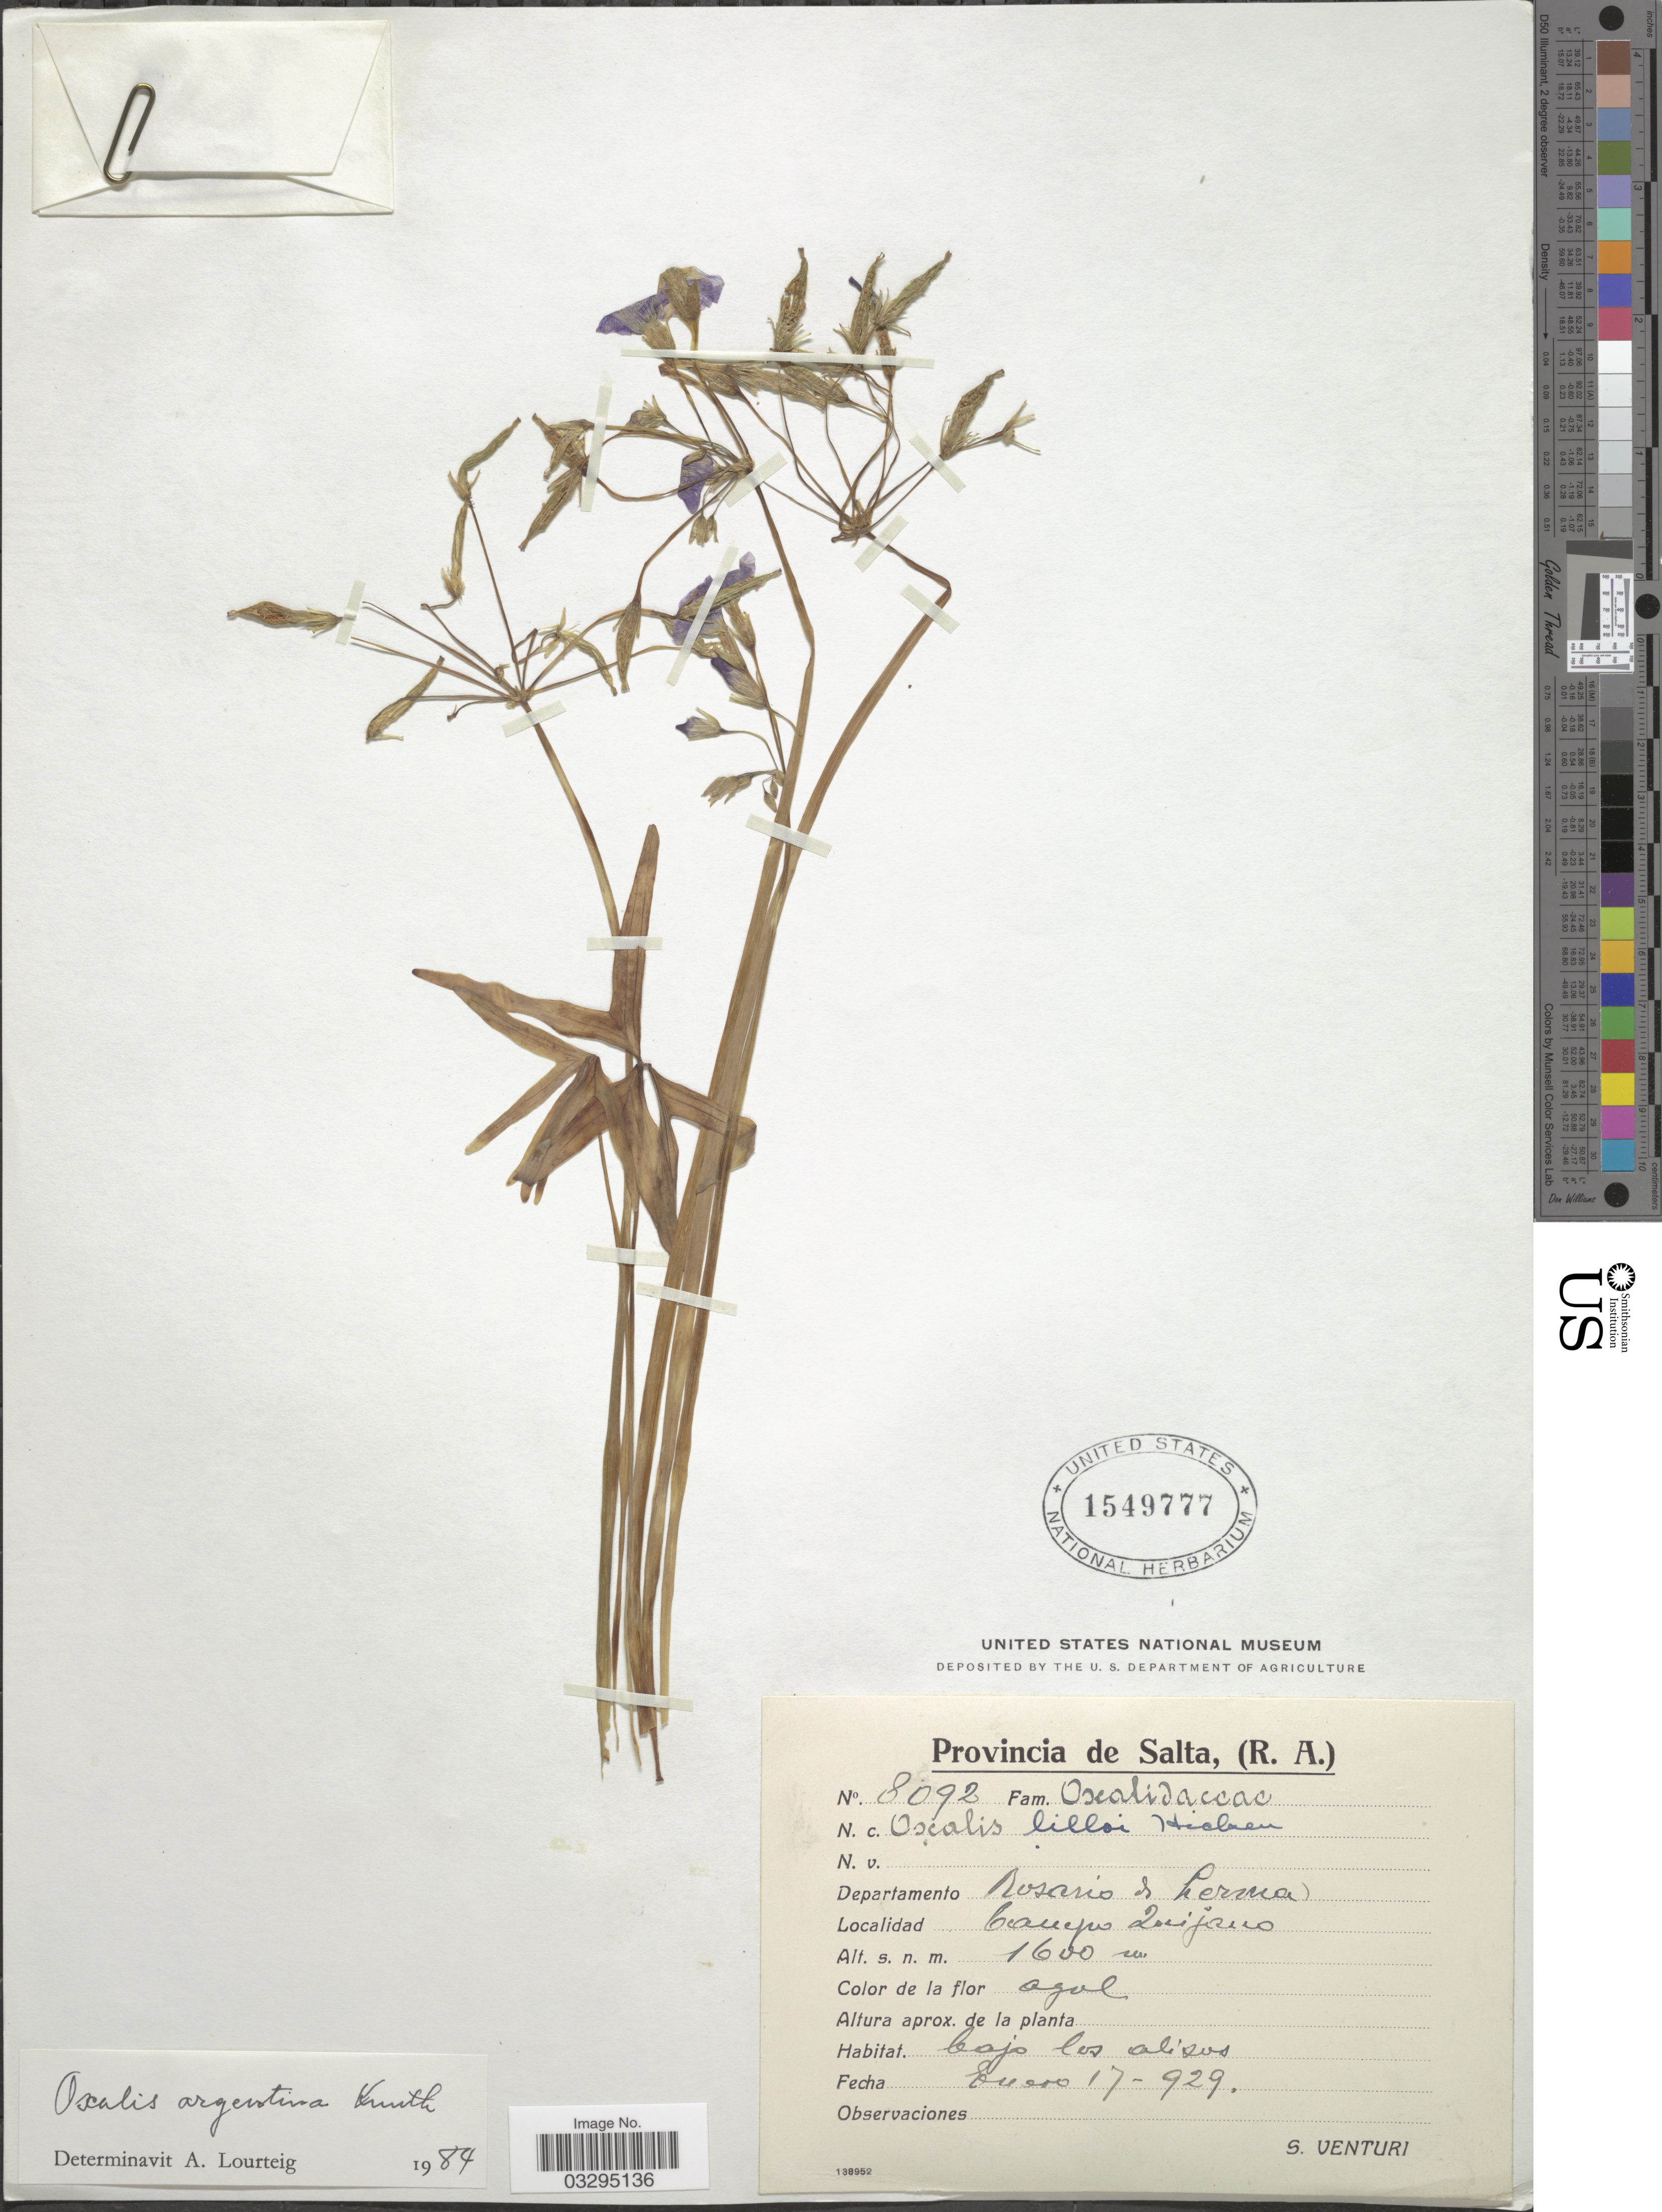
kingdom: Plantae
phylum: Tracheophyta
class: Magnoliopsida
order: Oxalidales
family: Oxalidaceae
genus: Oxalis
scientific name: Oxalis argentina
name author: R. Knuth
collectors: S. Venturi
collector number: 8092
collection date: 1929-01-17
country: Argentina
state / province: Salta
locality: Departamento Rosario de Lerma. Campo Quijano.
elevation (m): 1600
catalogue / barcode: US 1549777